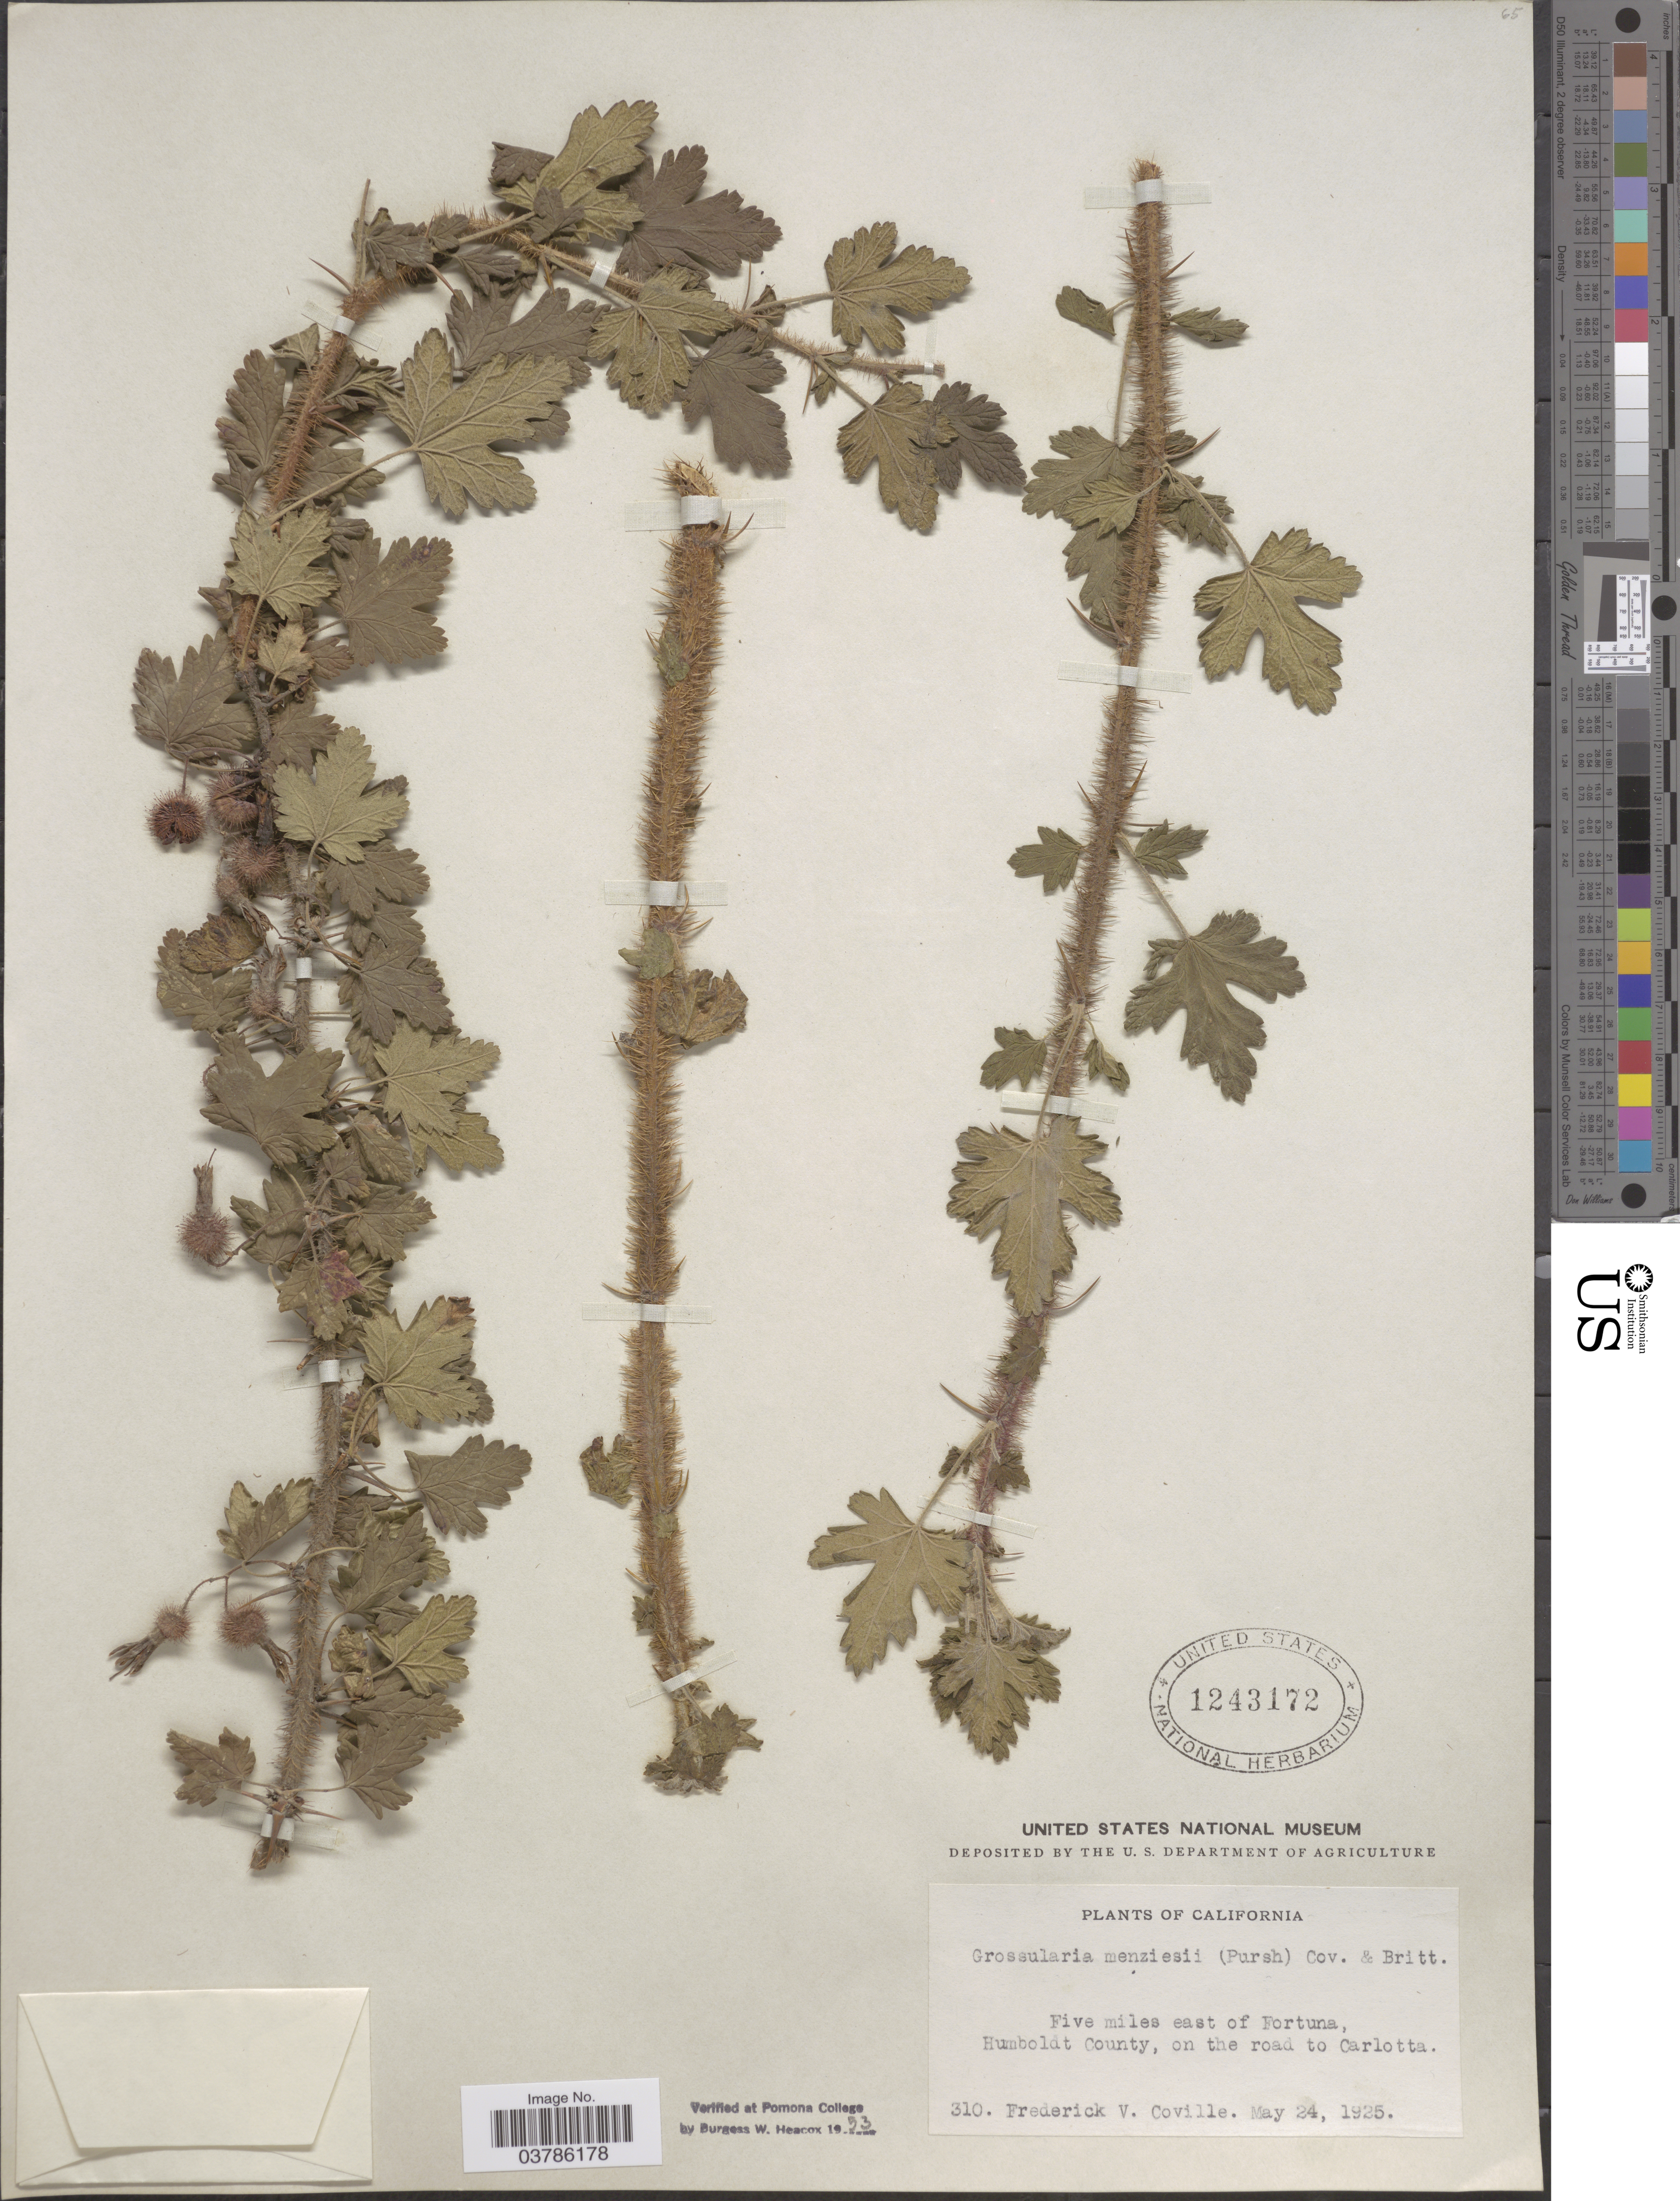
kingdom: Plantae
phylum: Tracheophyta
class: Magnoliopsida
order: Saxifragales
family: Grossulariaceae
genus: Ribes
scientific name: Ribes menziesii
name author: Pursh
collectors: F. V. Coville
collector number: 310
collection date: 1925-05-24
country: United States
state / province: California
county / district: Humboldt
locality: Five miles east of Fortuna, Humboldt County, on the road to Carlotta.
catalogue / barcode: US 1243172